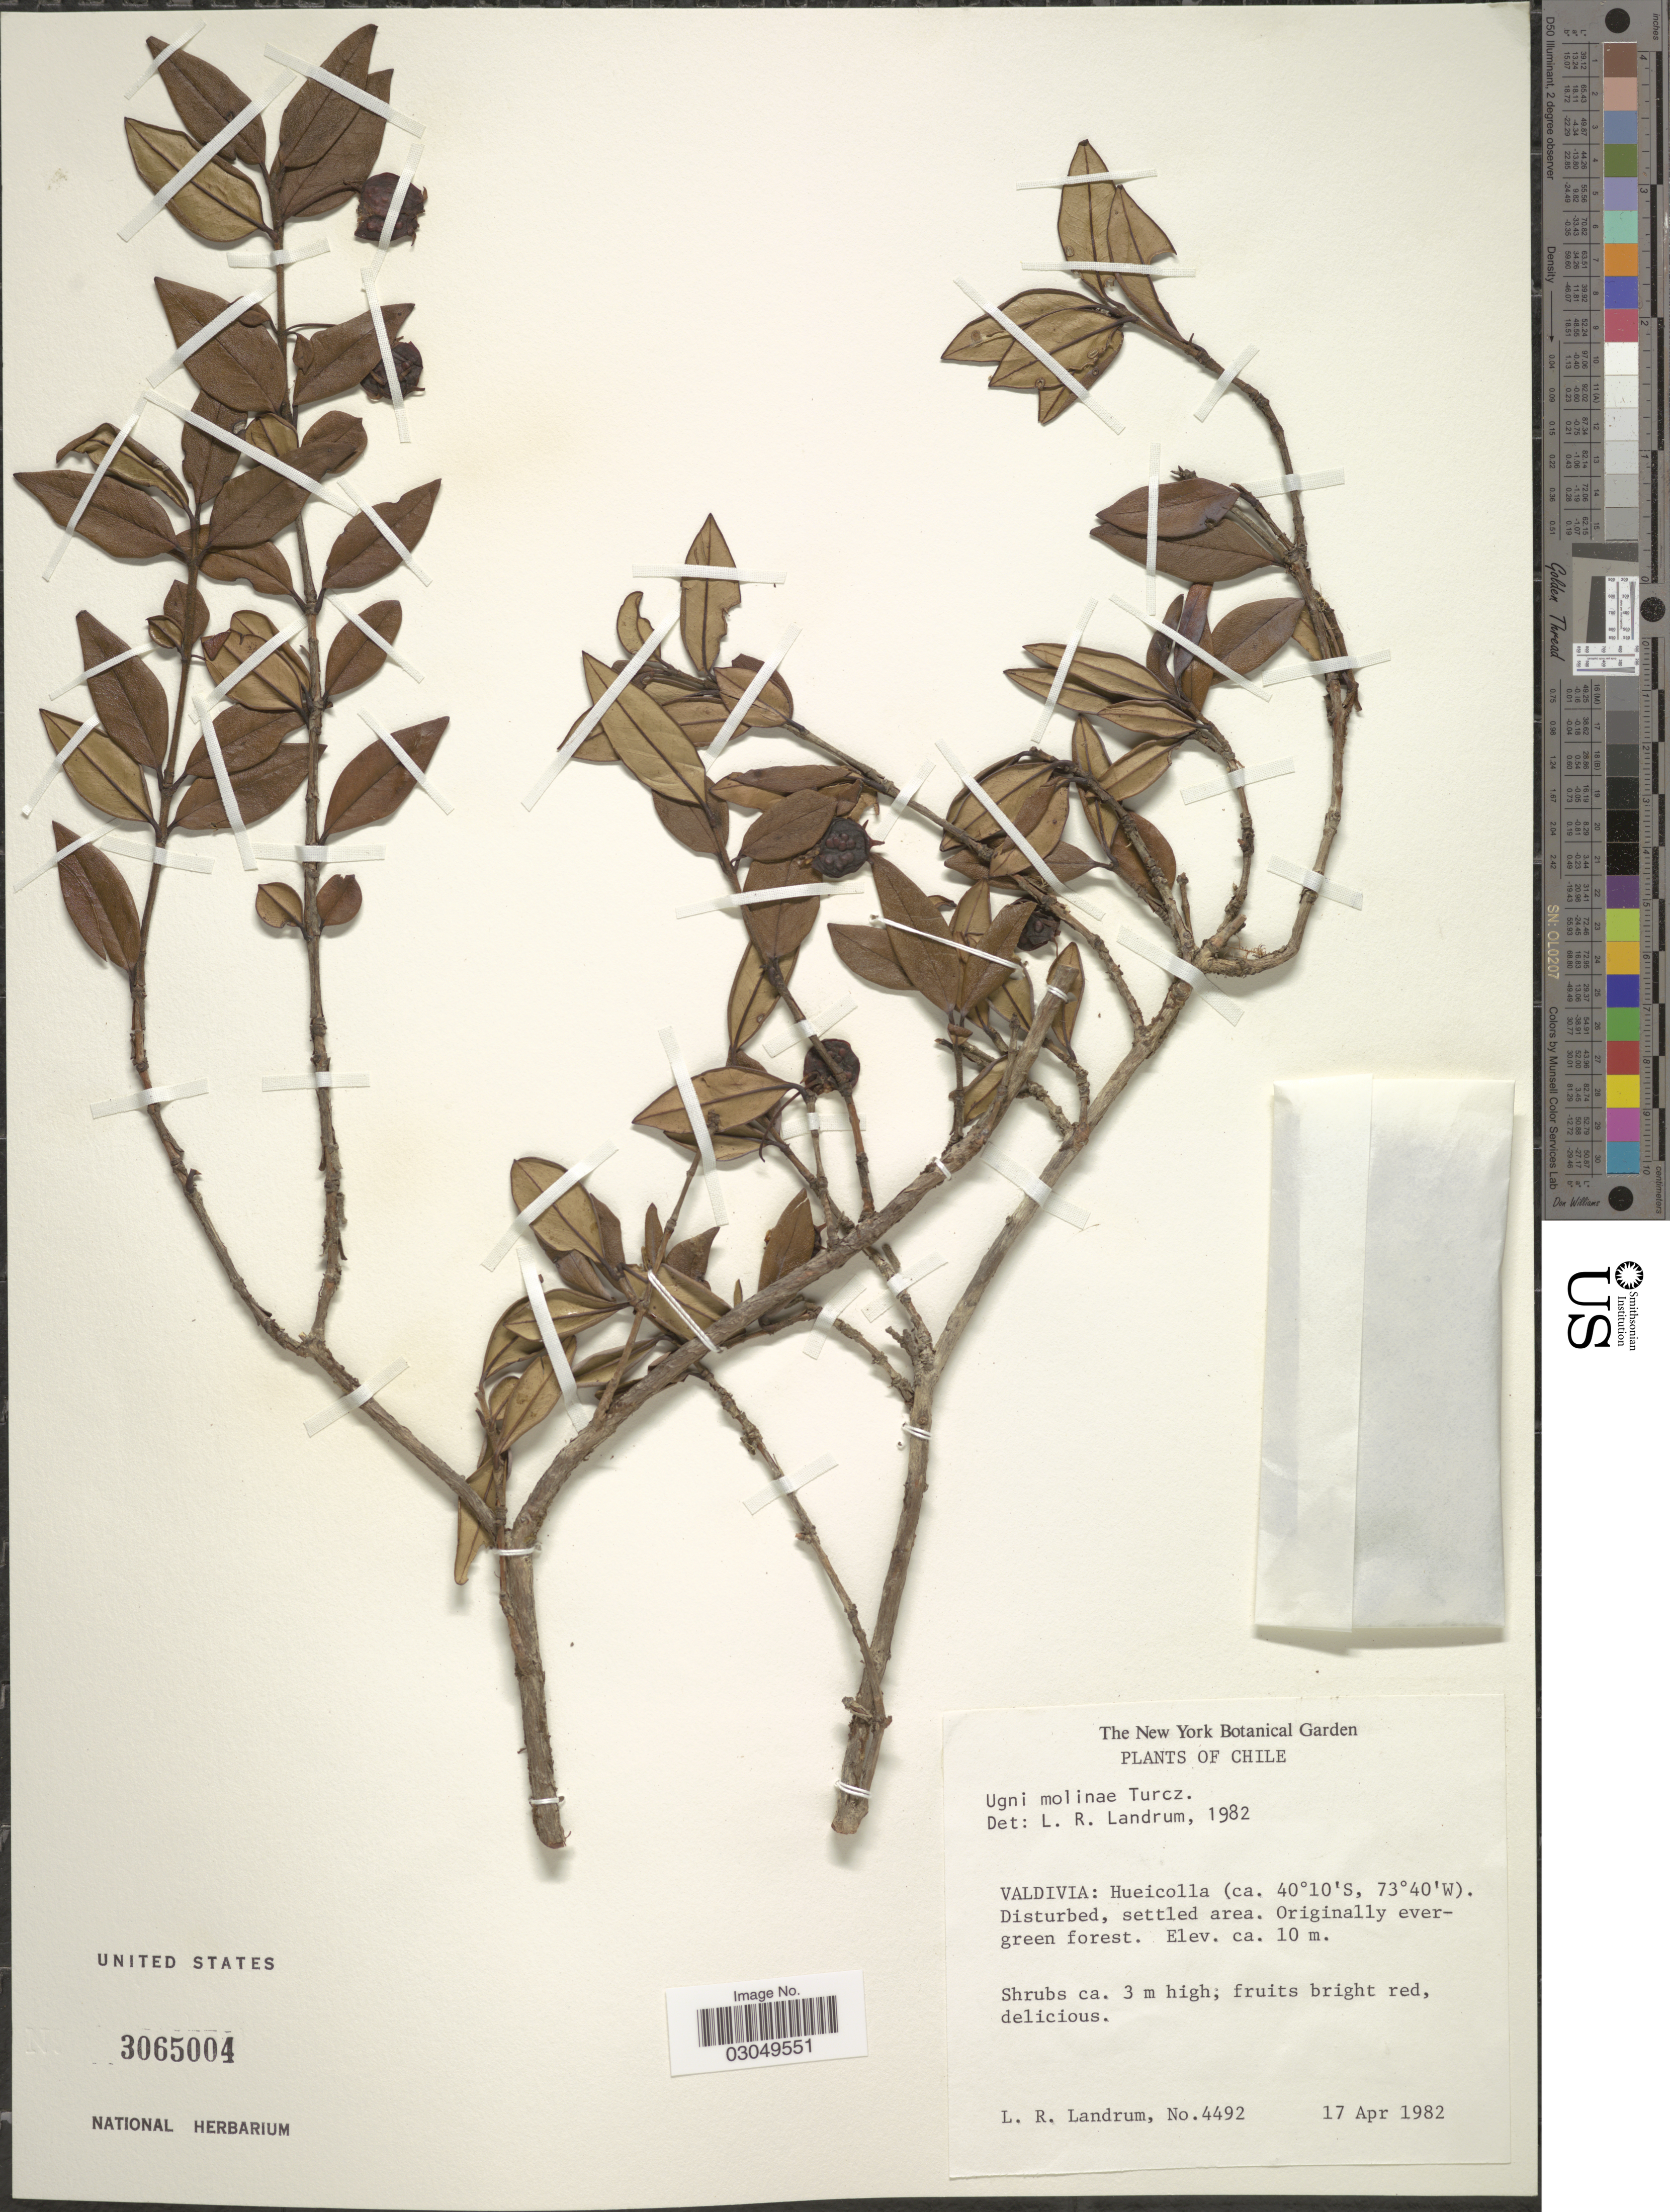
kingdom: Plantae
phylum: Tracheophyta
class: Magnoliopsida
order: Myrtales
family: Myrtaceae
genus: Ugni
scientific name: Ugni molinae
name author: Turcz.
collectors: L. R. Landrum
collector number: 4492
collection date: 1982-04-17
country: Chile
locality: Valdivia: Hueicolla.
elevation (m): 10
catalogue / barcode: US 3065004